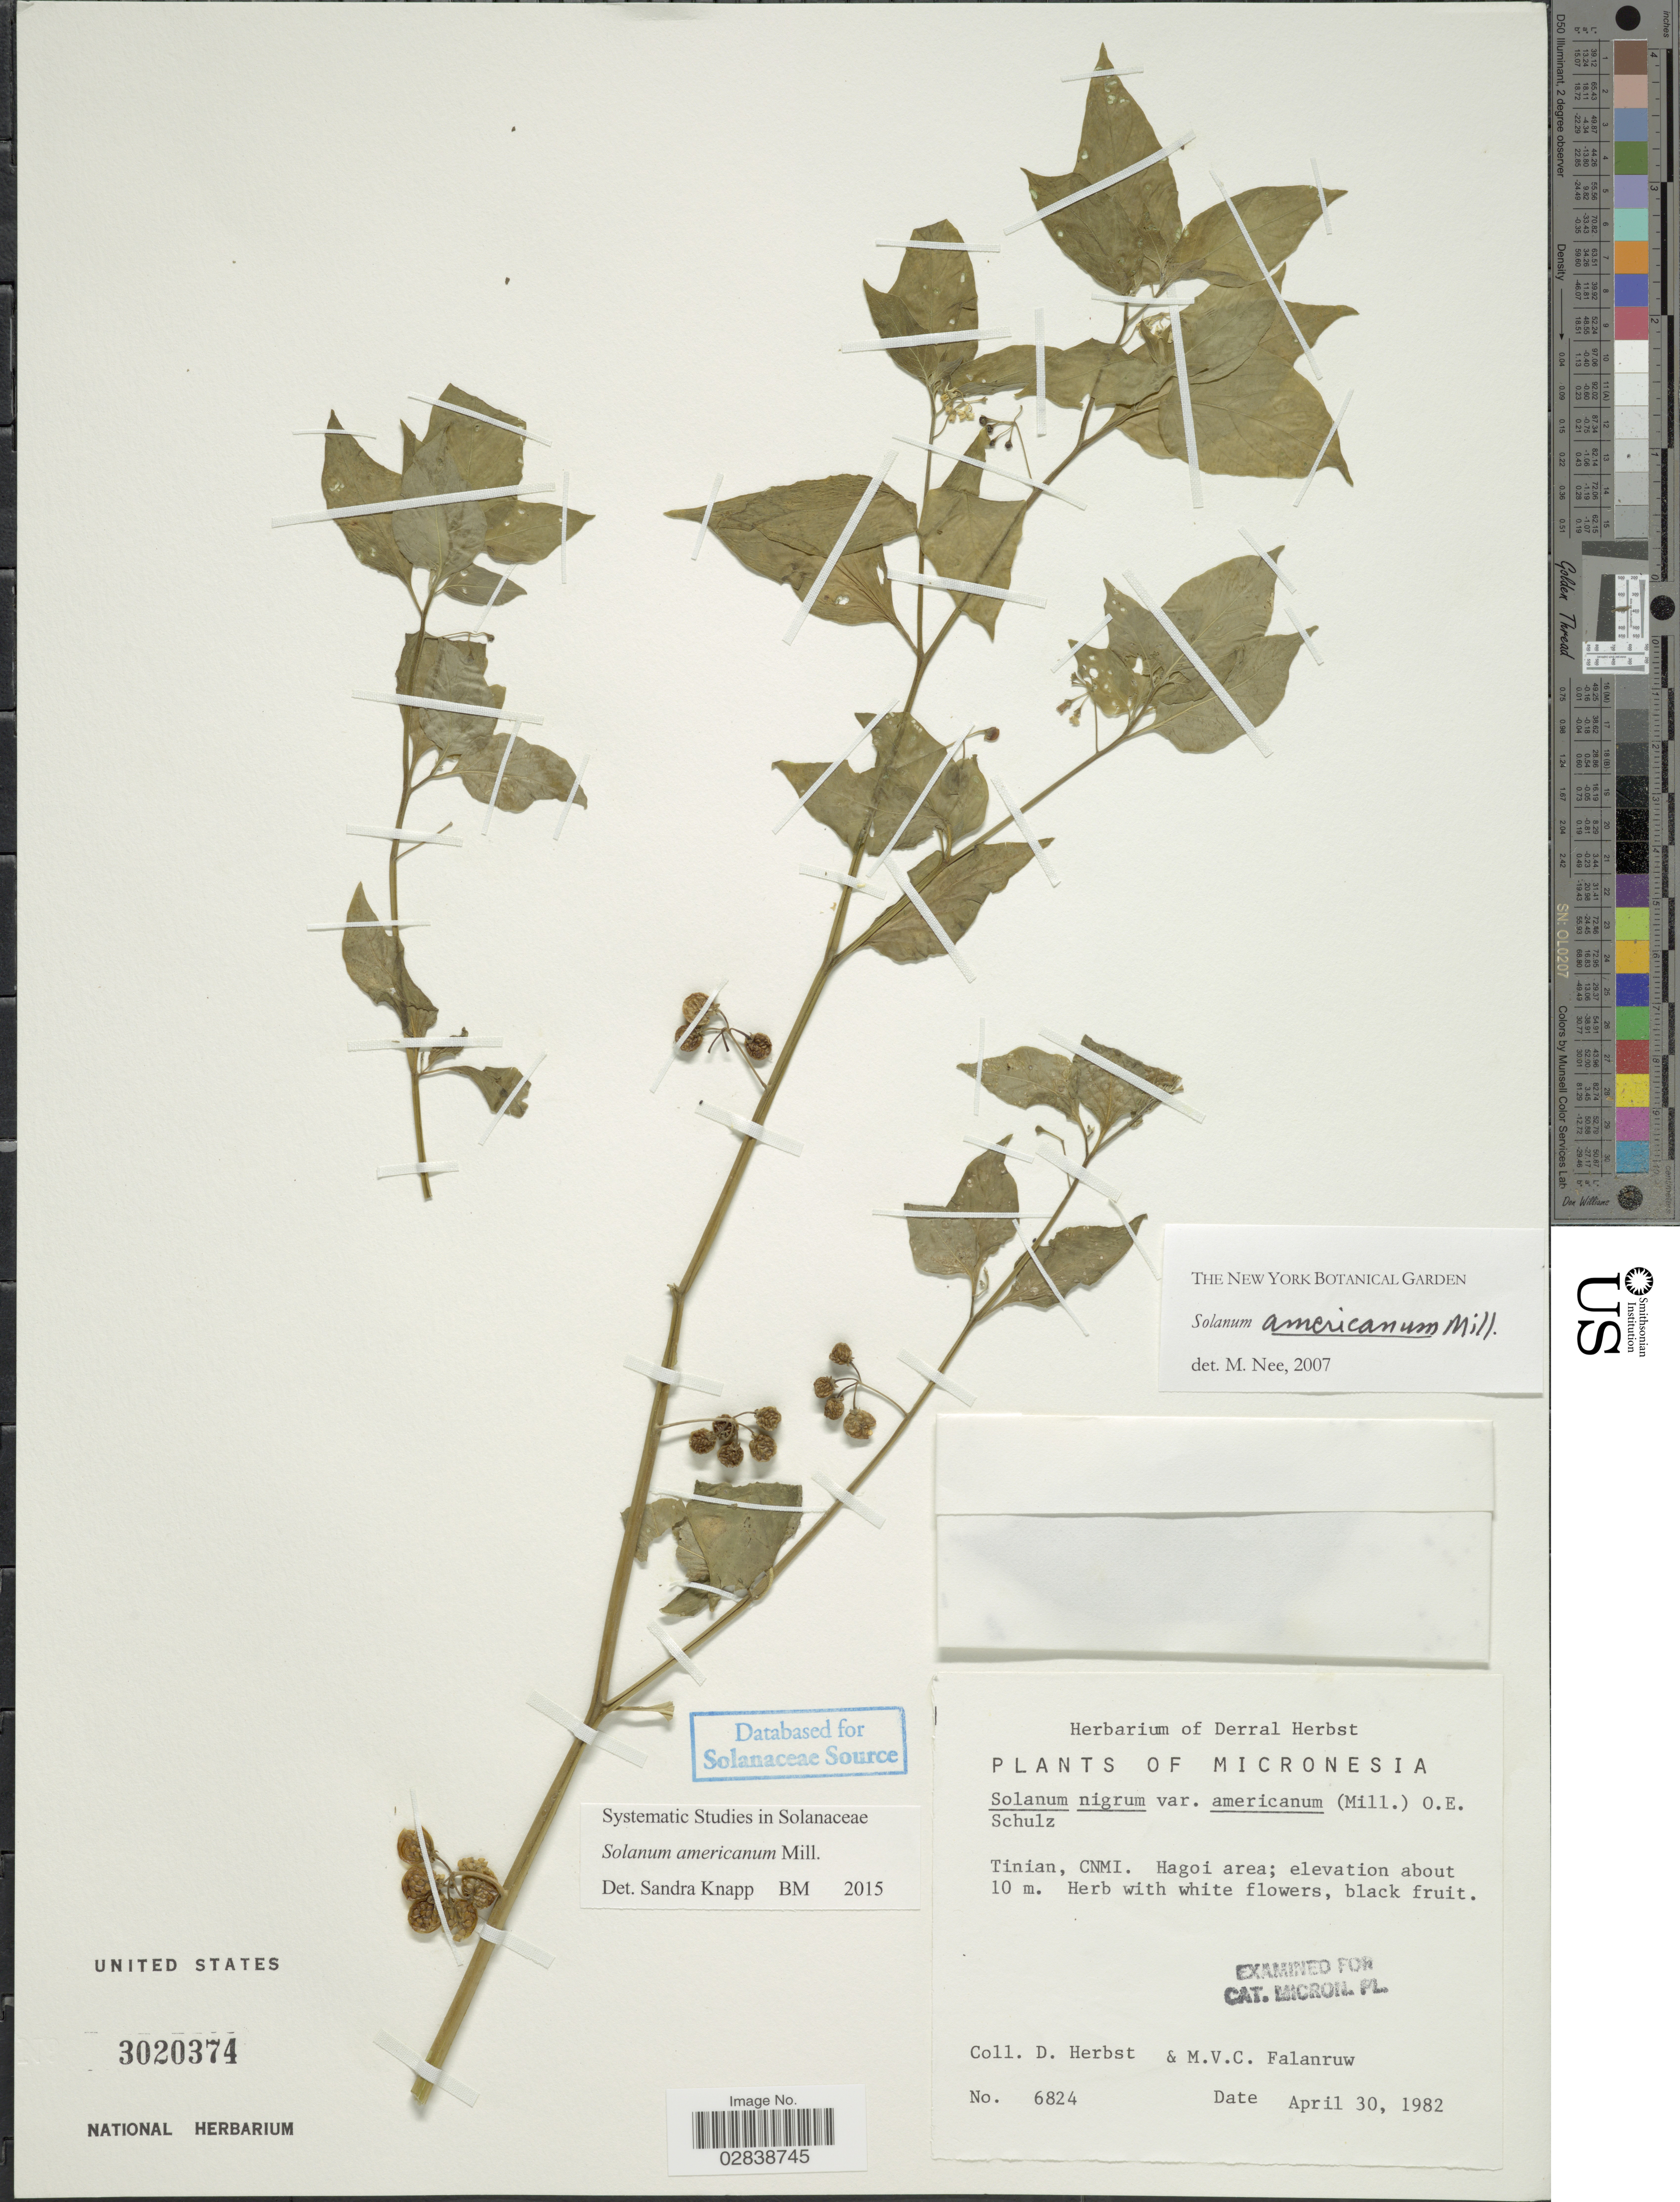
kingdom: Plantae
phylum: Tracheophyta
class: Magnoliopsida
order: Solanales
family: Solanaceae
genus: Solanum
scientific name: Solanum americanum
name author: Mill.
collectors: D. Herbst & M. V. Falanruw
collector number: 6824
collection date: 1982-04-30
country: Northern Mariana Islands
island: Tinian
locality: Tinian, CNMI. Hagoi area.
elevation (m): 10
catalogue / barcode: US 3020374